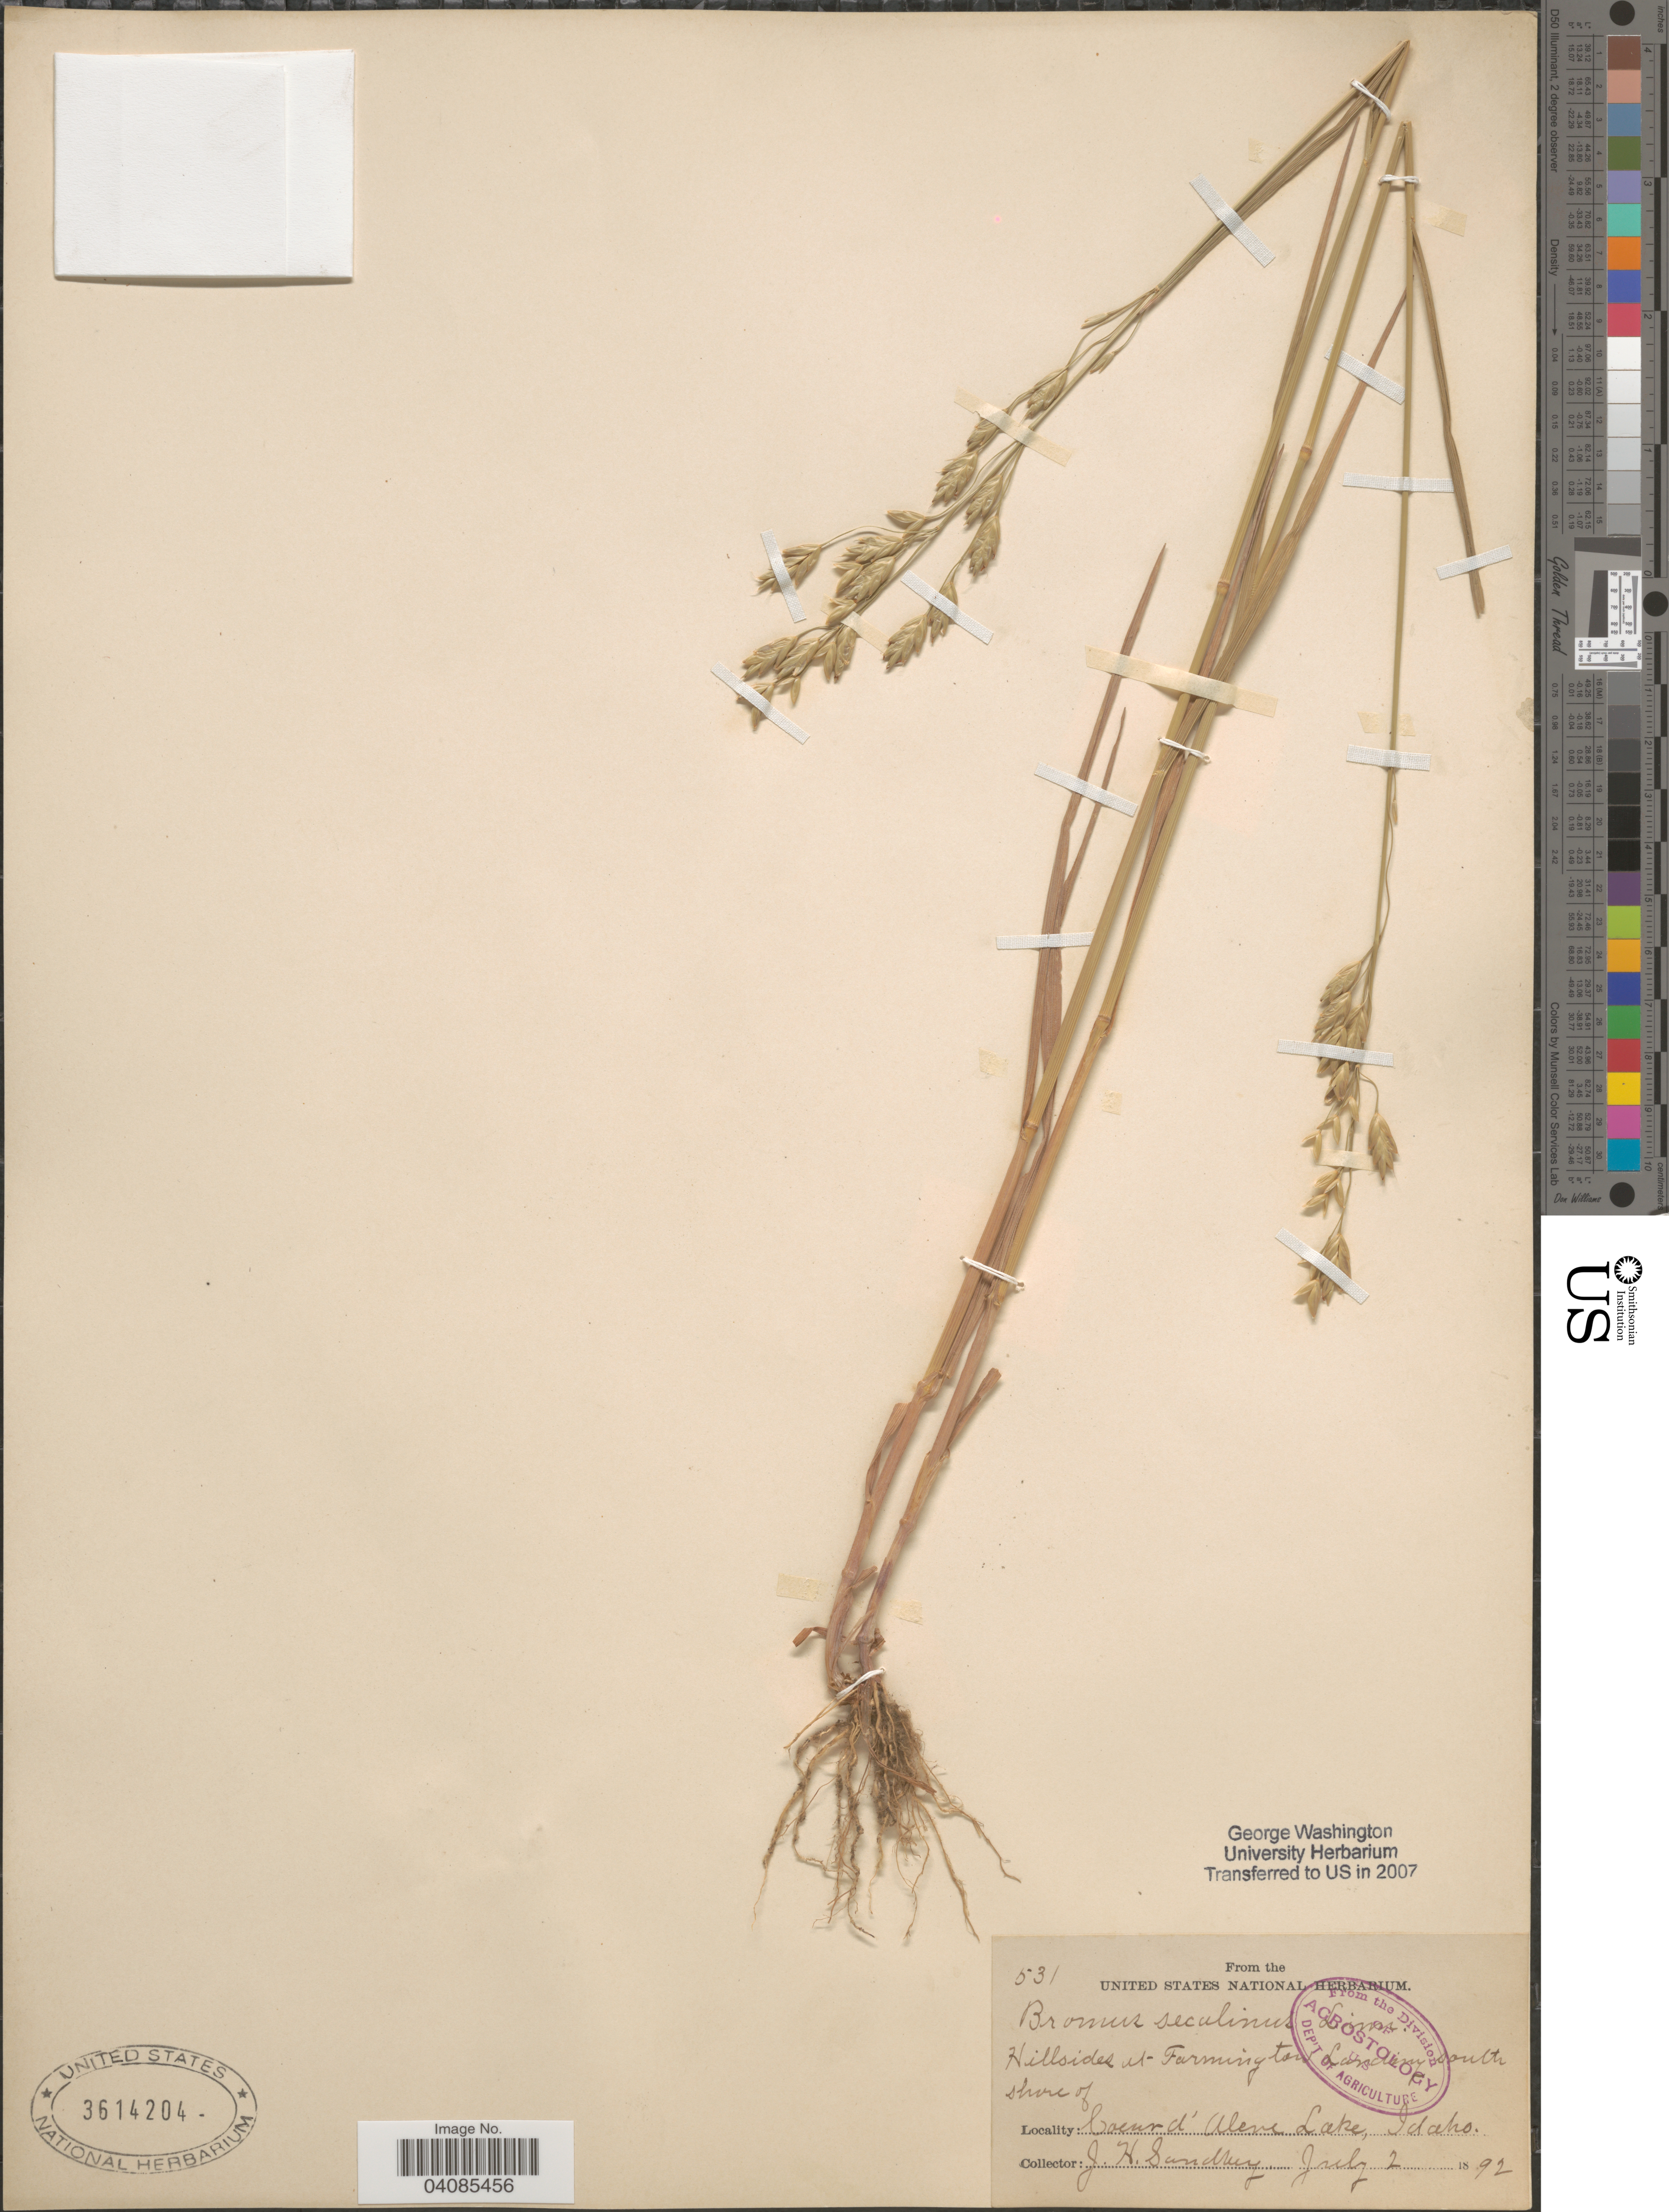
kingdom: Plantae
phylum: Tracheophyta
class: Liliopsida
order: Poales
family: Poaceae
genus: Bromus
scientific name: Bromus secalinus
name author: L.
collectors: J. H. Sandberg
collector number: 531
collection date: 1892-07-02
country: United States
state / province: Idaho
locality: Hillsides at Farmington Landing, south shore of Coeur d'Alene Lake.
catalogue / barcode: US 3614204